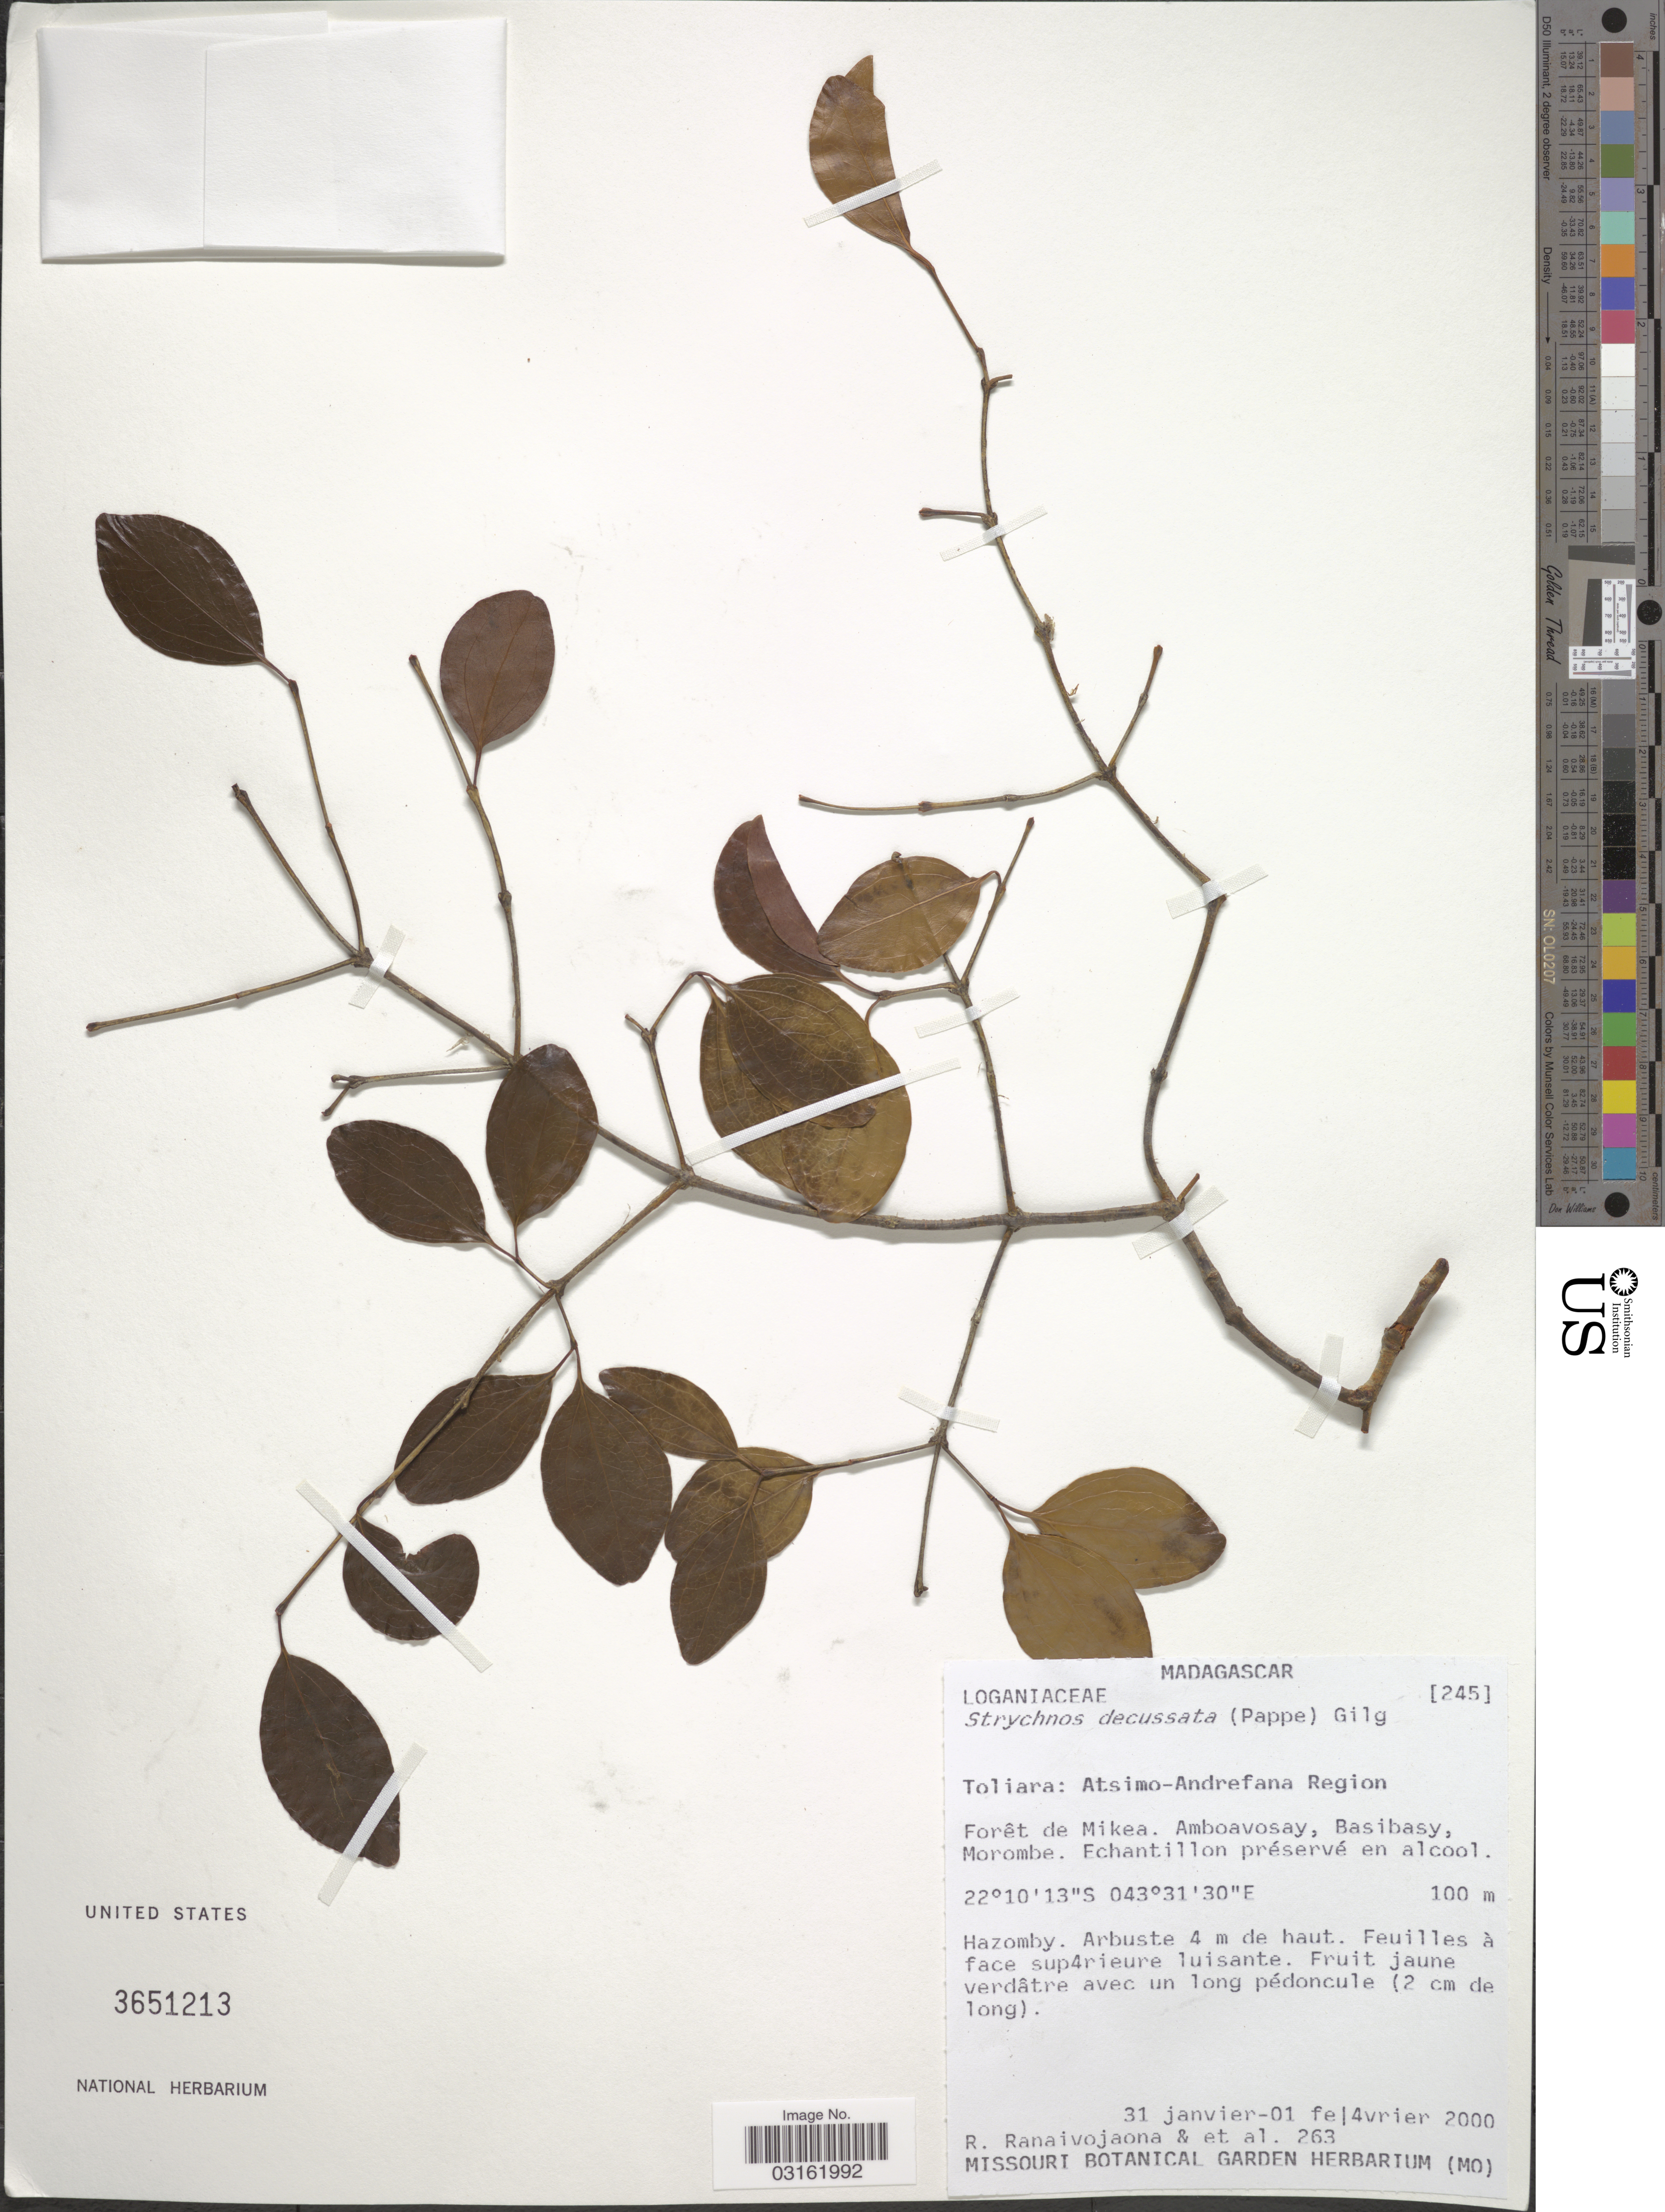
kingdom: Plantae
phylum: Tracheophyta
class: Magnoliopsida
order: Gentianales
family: Loganiaceae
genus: Strychnos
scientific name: Strychnos decussata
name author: (Pappe) Gilg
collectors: R. Ranaivojaona & et al.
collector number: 263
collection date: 2000-01-31/2000-02-01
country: Madagascar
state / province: Atsimo-Andrefana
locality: Atsimo-Andrefana Region. Forêt de Mikea. Amboavosay, Basibasy, Morombe.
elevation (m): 100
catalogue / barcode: US 3651213